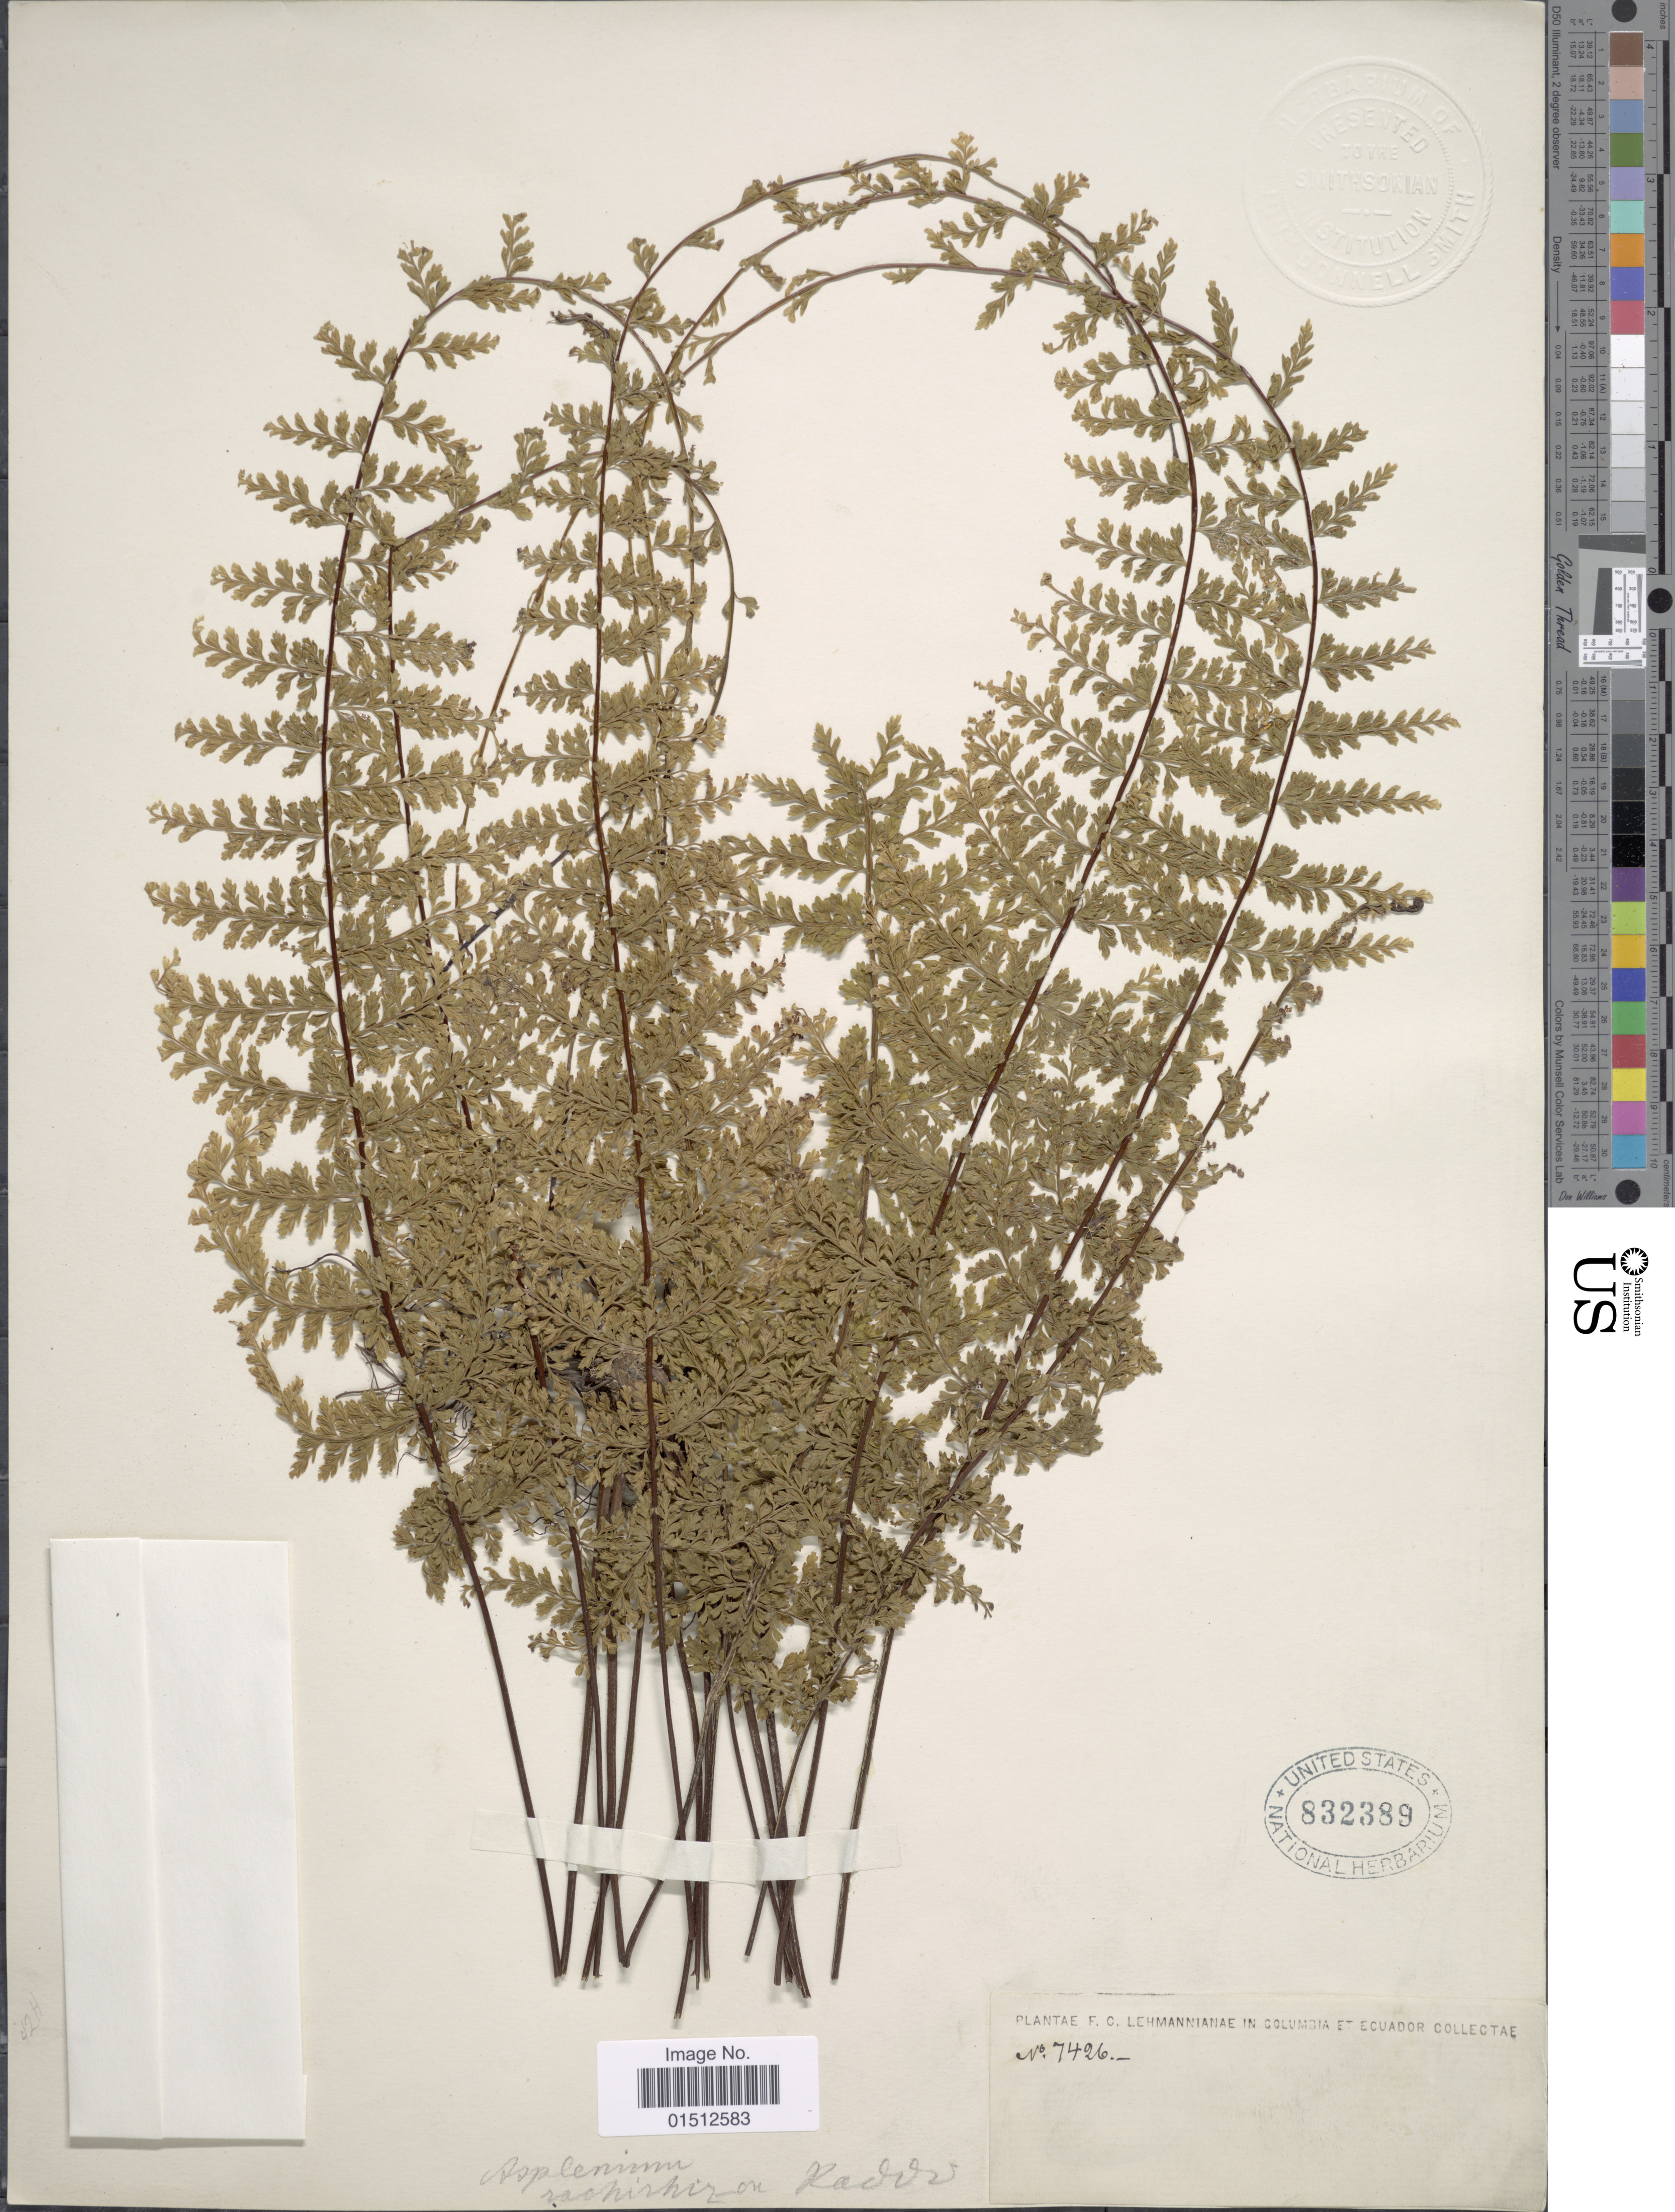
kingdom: Plantae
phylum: Tracheophyta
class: Polypodiopsida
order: Polypodiales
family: Aspleniaceae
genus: Asplenium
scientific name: Asplenium radicans var. uniserale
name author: (Raddi) L.D. Gómez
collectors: F. C. Lehmann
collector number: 7426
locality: Columbia et Ecuador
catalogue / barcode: US 832389